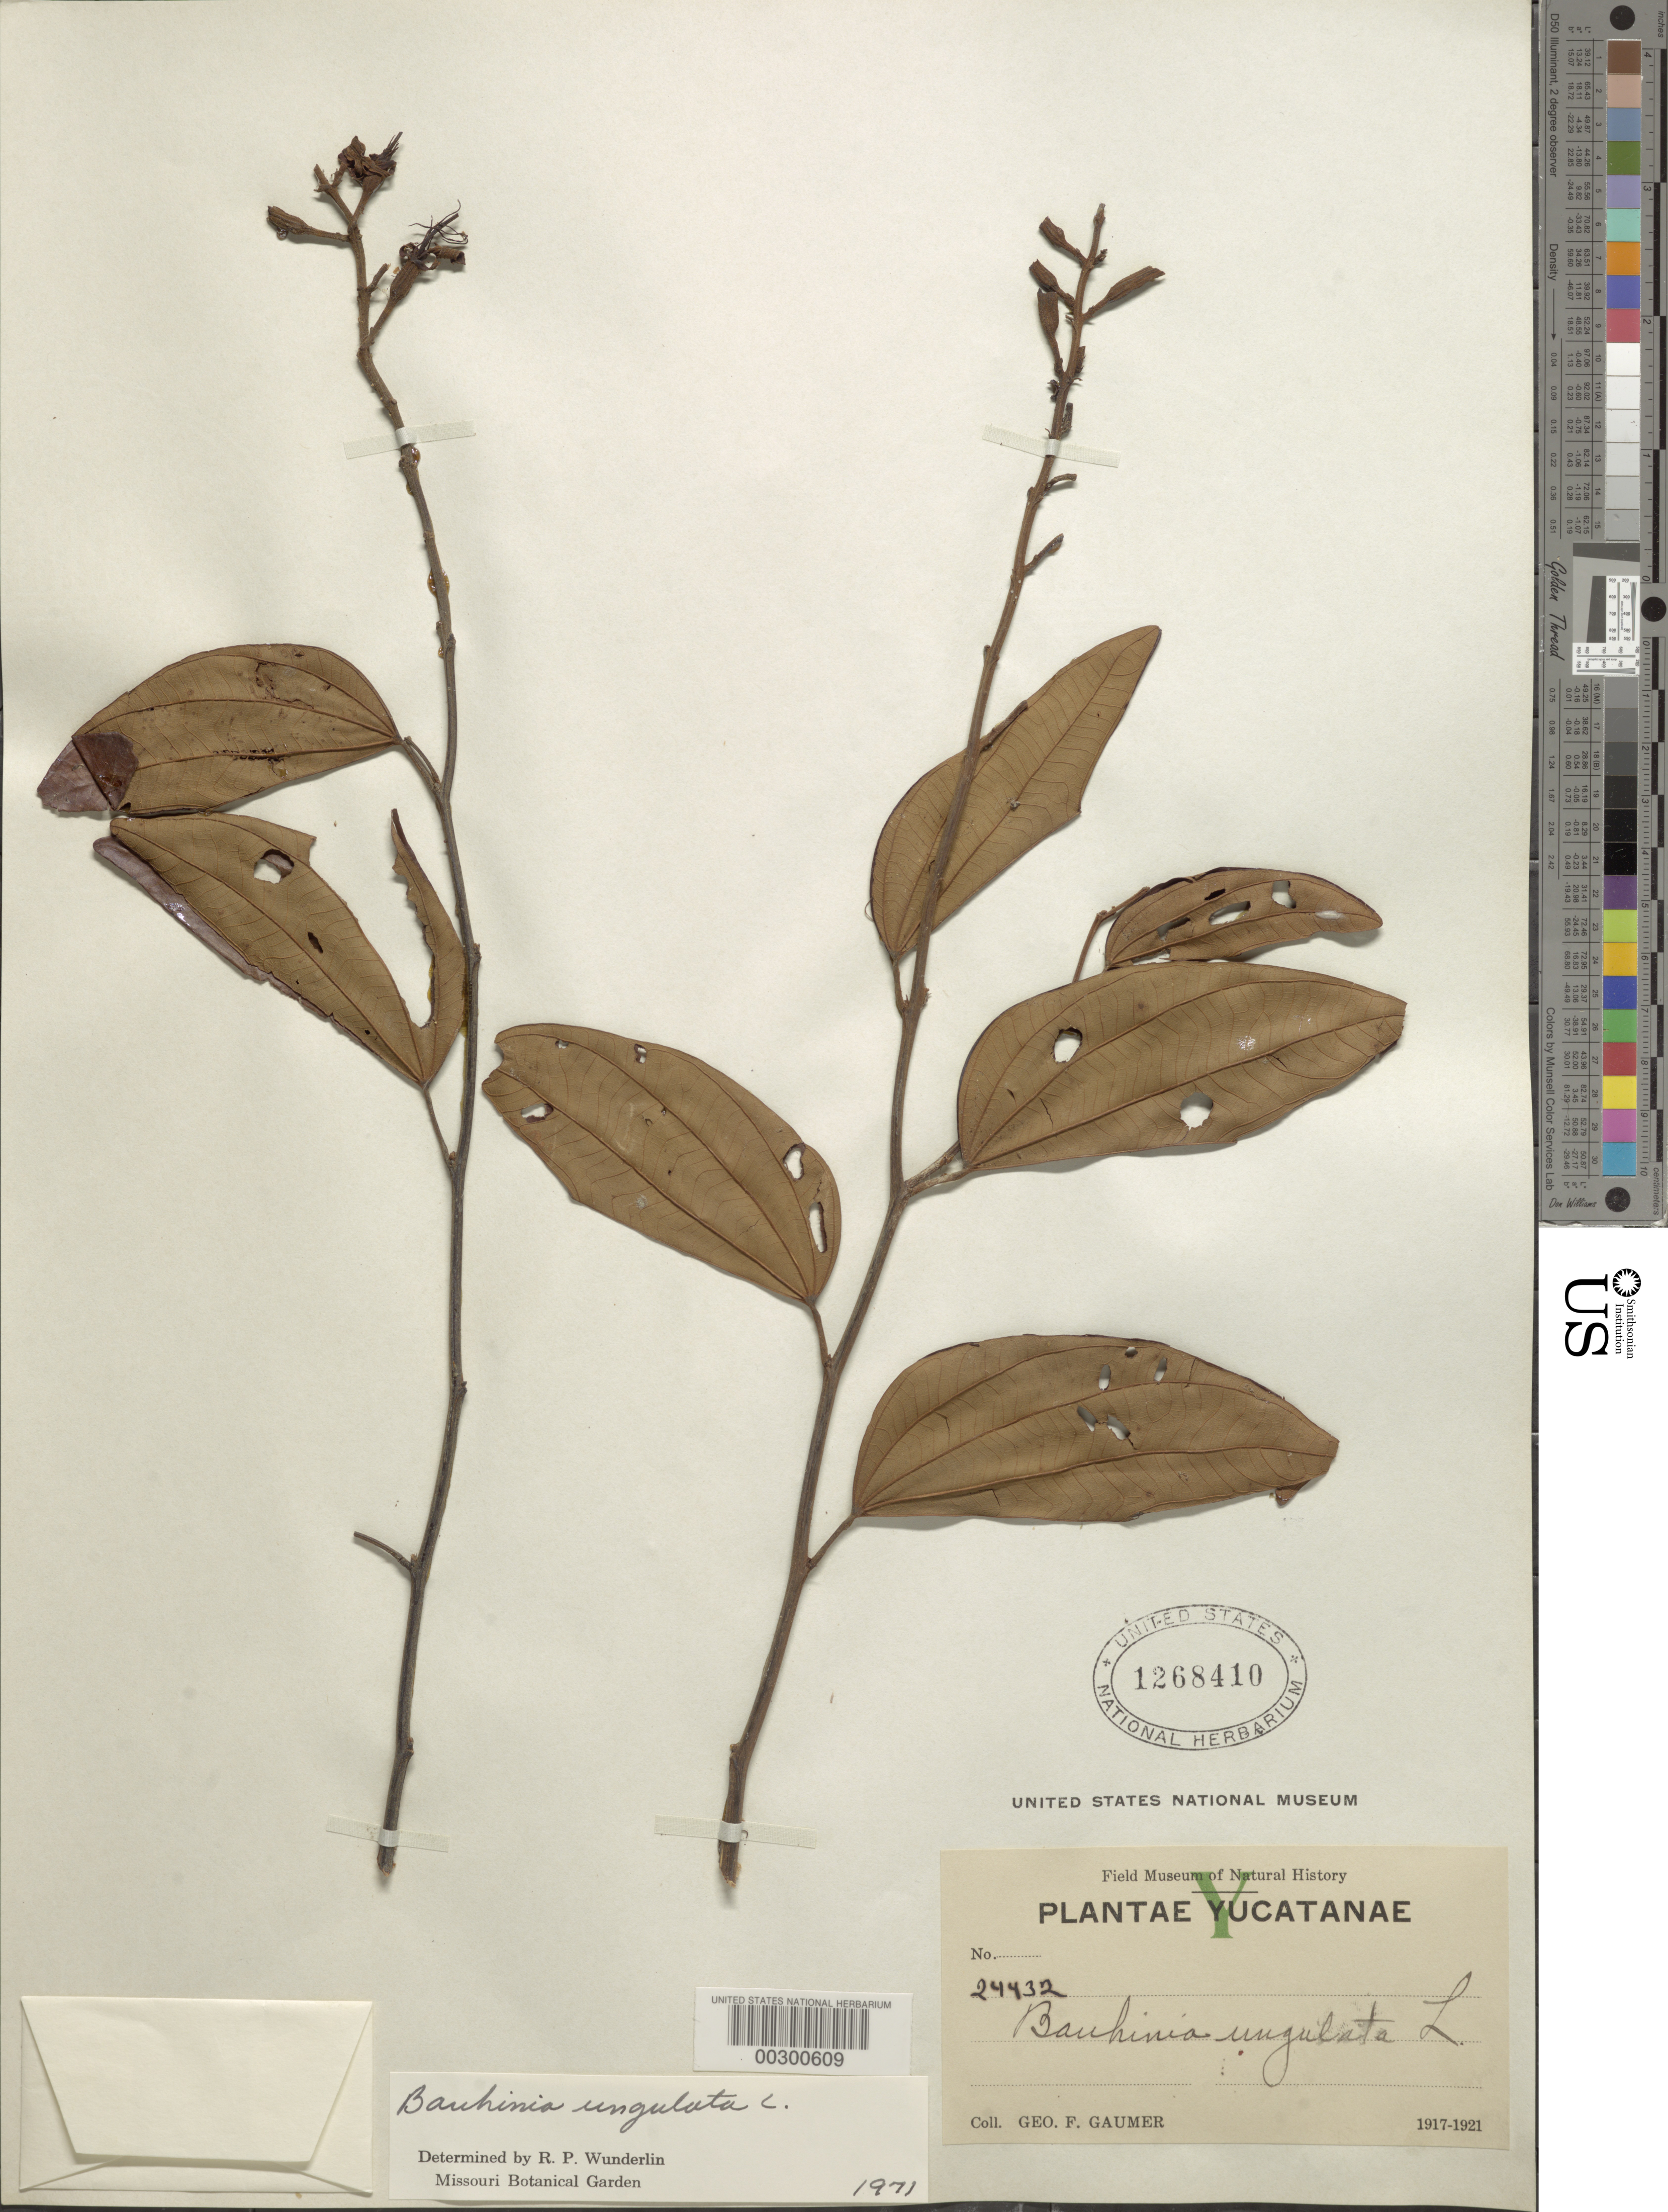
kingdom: Plantae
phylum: Tracheophyta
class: Magnoliopsida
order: Fabales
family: Fabaceae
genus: Bauhinia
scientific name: Bauhinia ungulata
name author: L.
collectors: G. F. Gaumer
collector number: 24432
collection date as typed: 1917 to -- -- 1921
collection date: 1917/1921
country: Mexico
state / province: Yucatán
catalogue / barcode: US 1268410